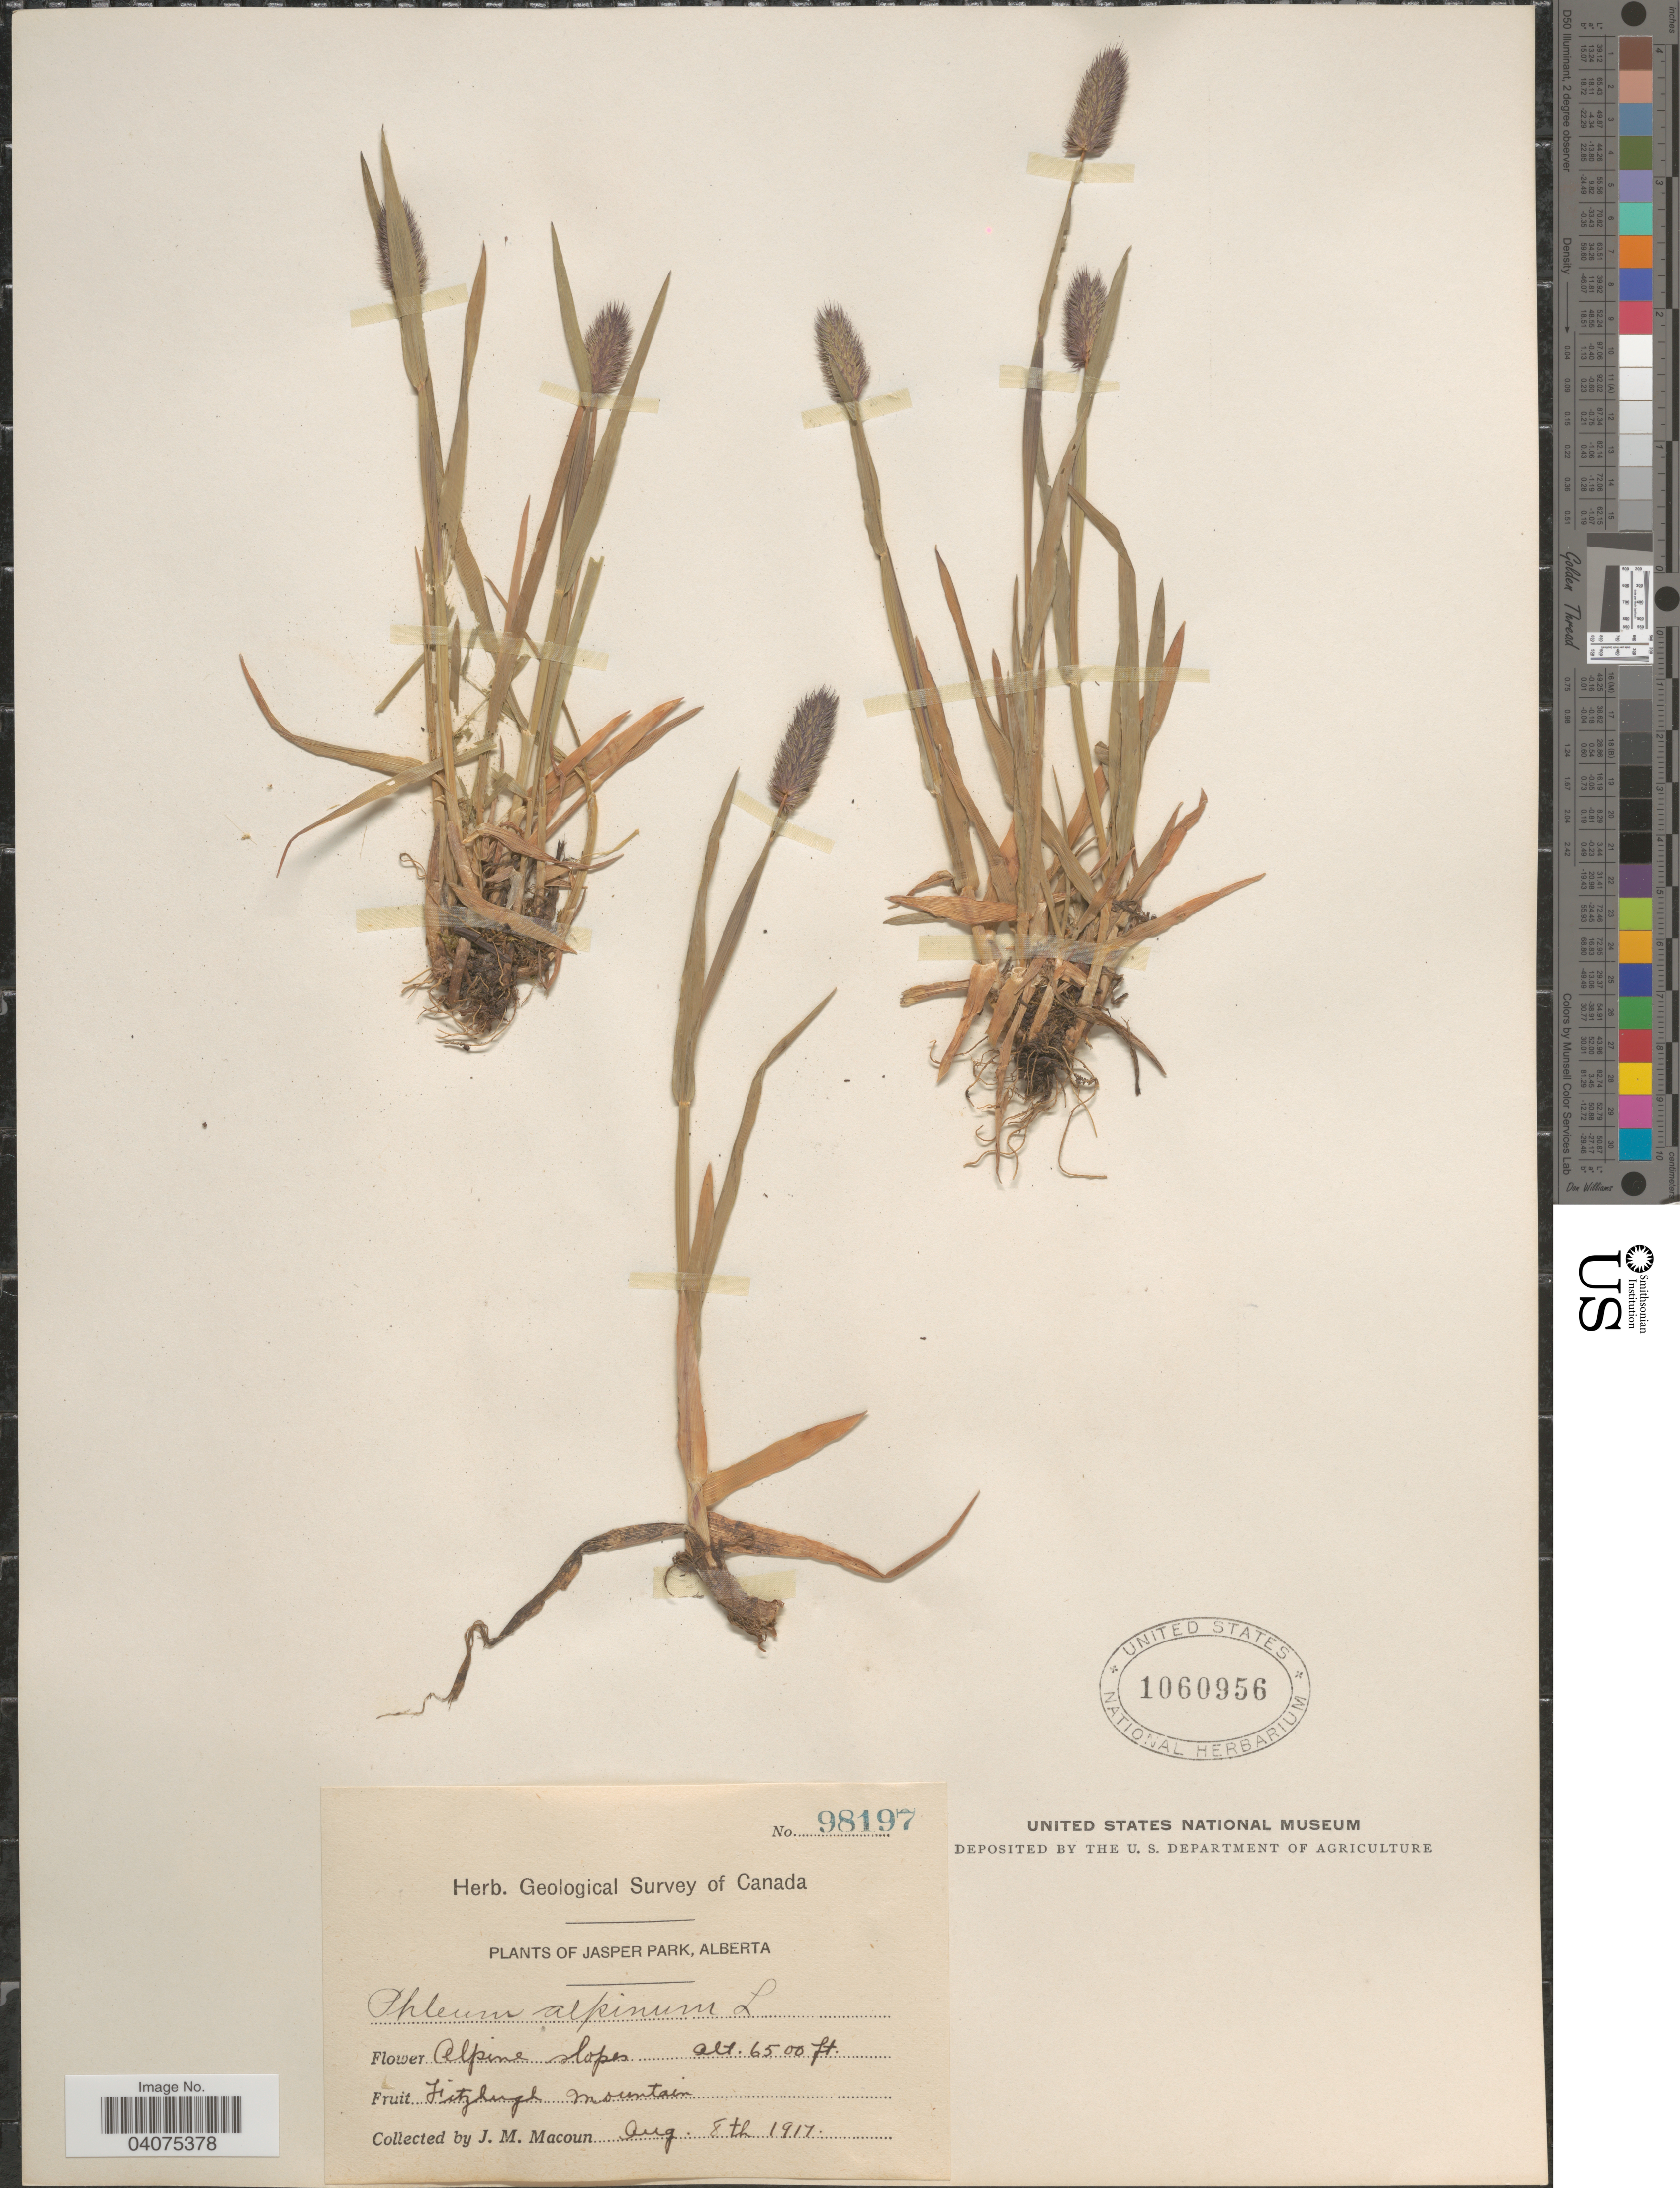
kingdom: Plantae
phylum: Tracheophyta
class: Liliopsida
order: Poales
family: Poaceae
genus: Phleum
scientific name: Phleum alpinum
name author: L.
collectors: J. M. Macoun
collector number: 98197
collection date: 1917-08-08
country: Canada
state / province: Alberta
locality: Herb. Geological Survey of Canada. Jasper Park. Alpine slopes. Fitzhugh Mountain.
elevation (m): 1981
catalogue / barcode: US 1060956